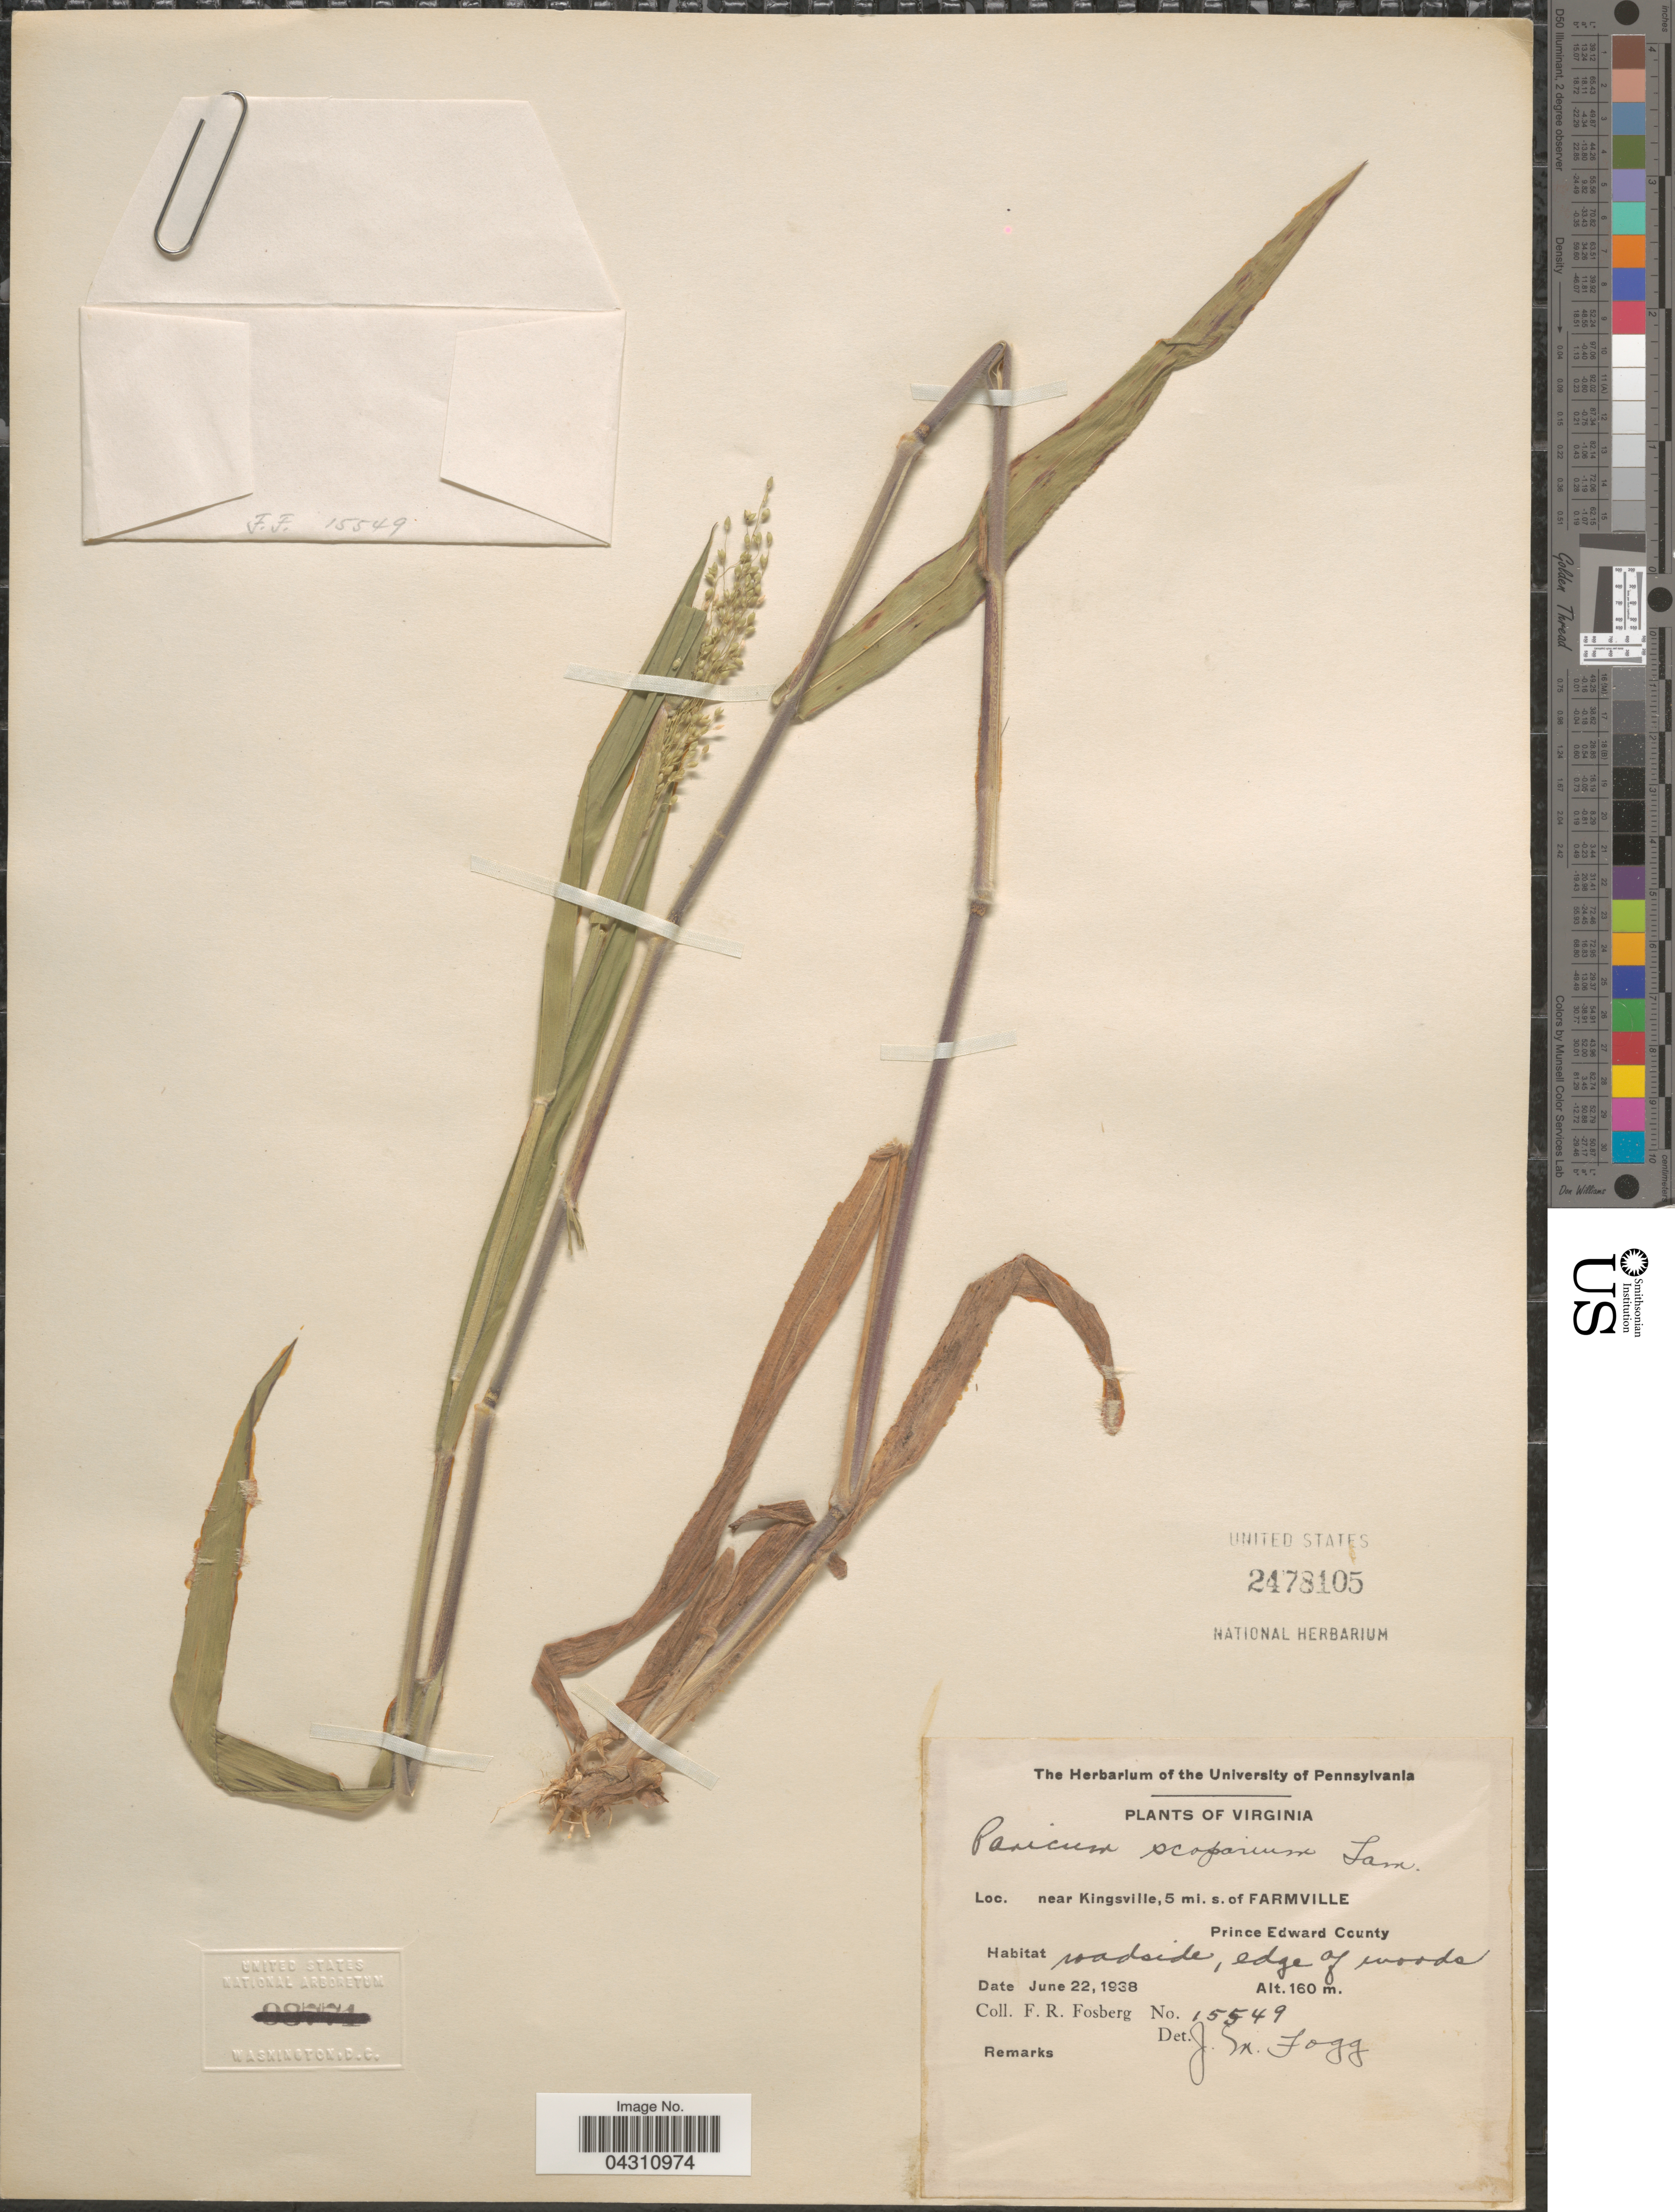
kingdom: Plantae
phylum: Tracheophyta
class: Liliopsida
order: Poales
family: Poaceae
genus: Dichanthelium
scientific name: Dichanthelium scoparium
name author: (Lam.) Gould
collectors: F. R. Fosberg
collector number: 15549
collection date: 1938-06-22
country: United States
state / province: Virginia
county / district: Prince Edward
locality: Near Kingsville, 5 mi. s. of Farmville. Prince Edward County.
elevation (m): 160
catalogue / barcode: US 2478105